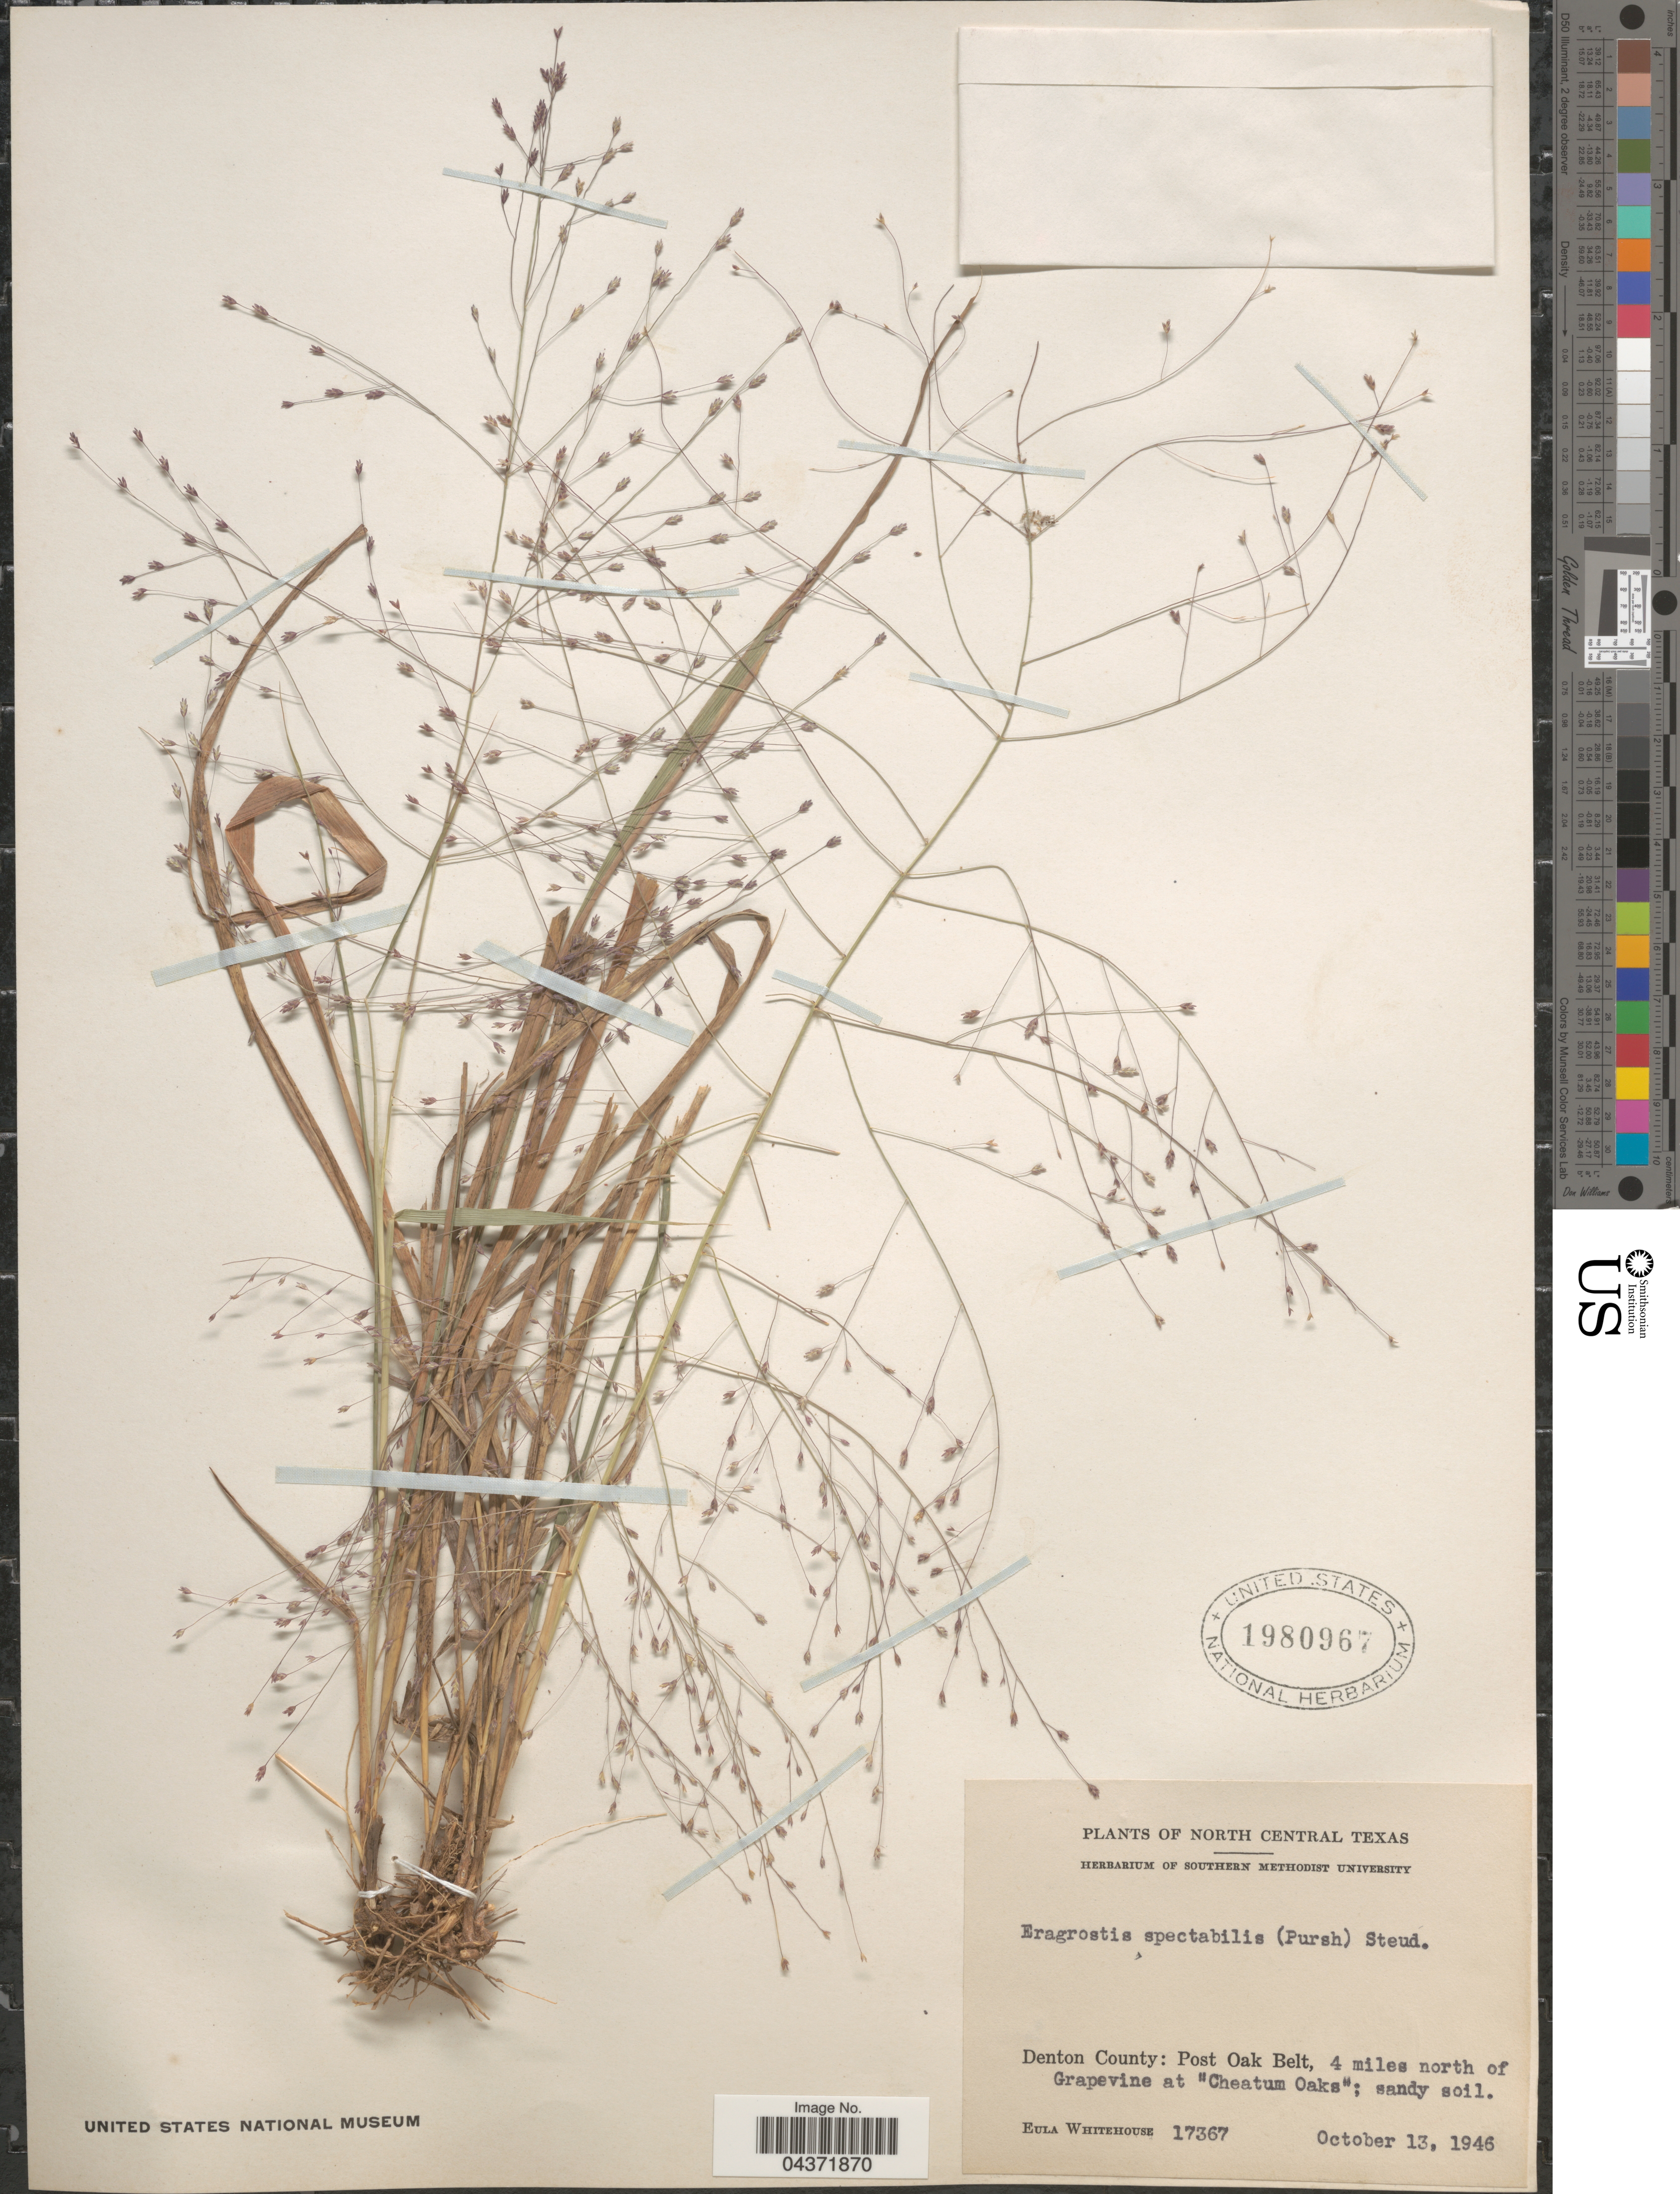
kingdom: Plantae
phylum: Tracheophyta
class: Liliopsida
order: Poales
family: Poaceae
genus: Eragrostis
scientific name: Eragrostis spectabilis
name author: (Pursh) Steud.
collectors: E. Whitehouse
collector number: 17367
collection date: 1946-10-13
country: United States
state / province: Texas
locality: North Central Texas. Denton County: Post Oak Belt, 4 miles north of Grapevine at "Cheatum Oaks".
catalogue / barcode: US 1980967